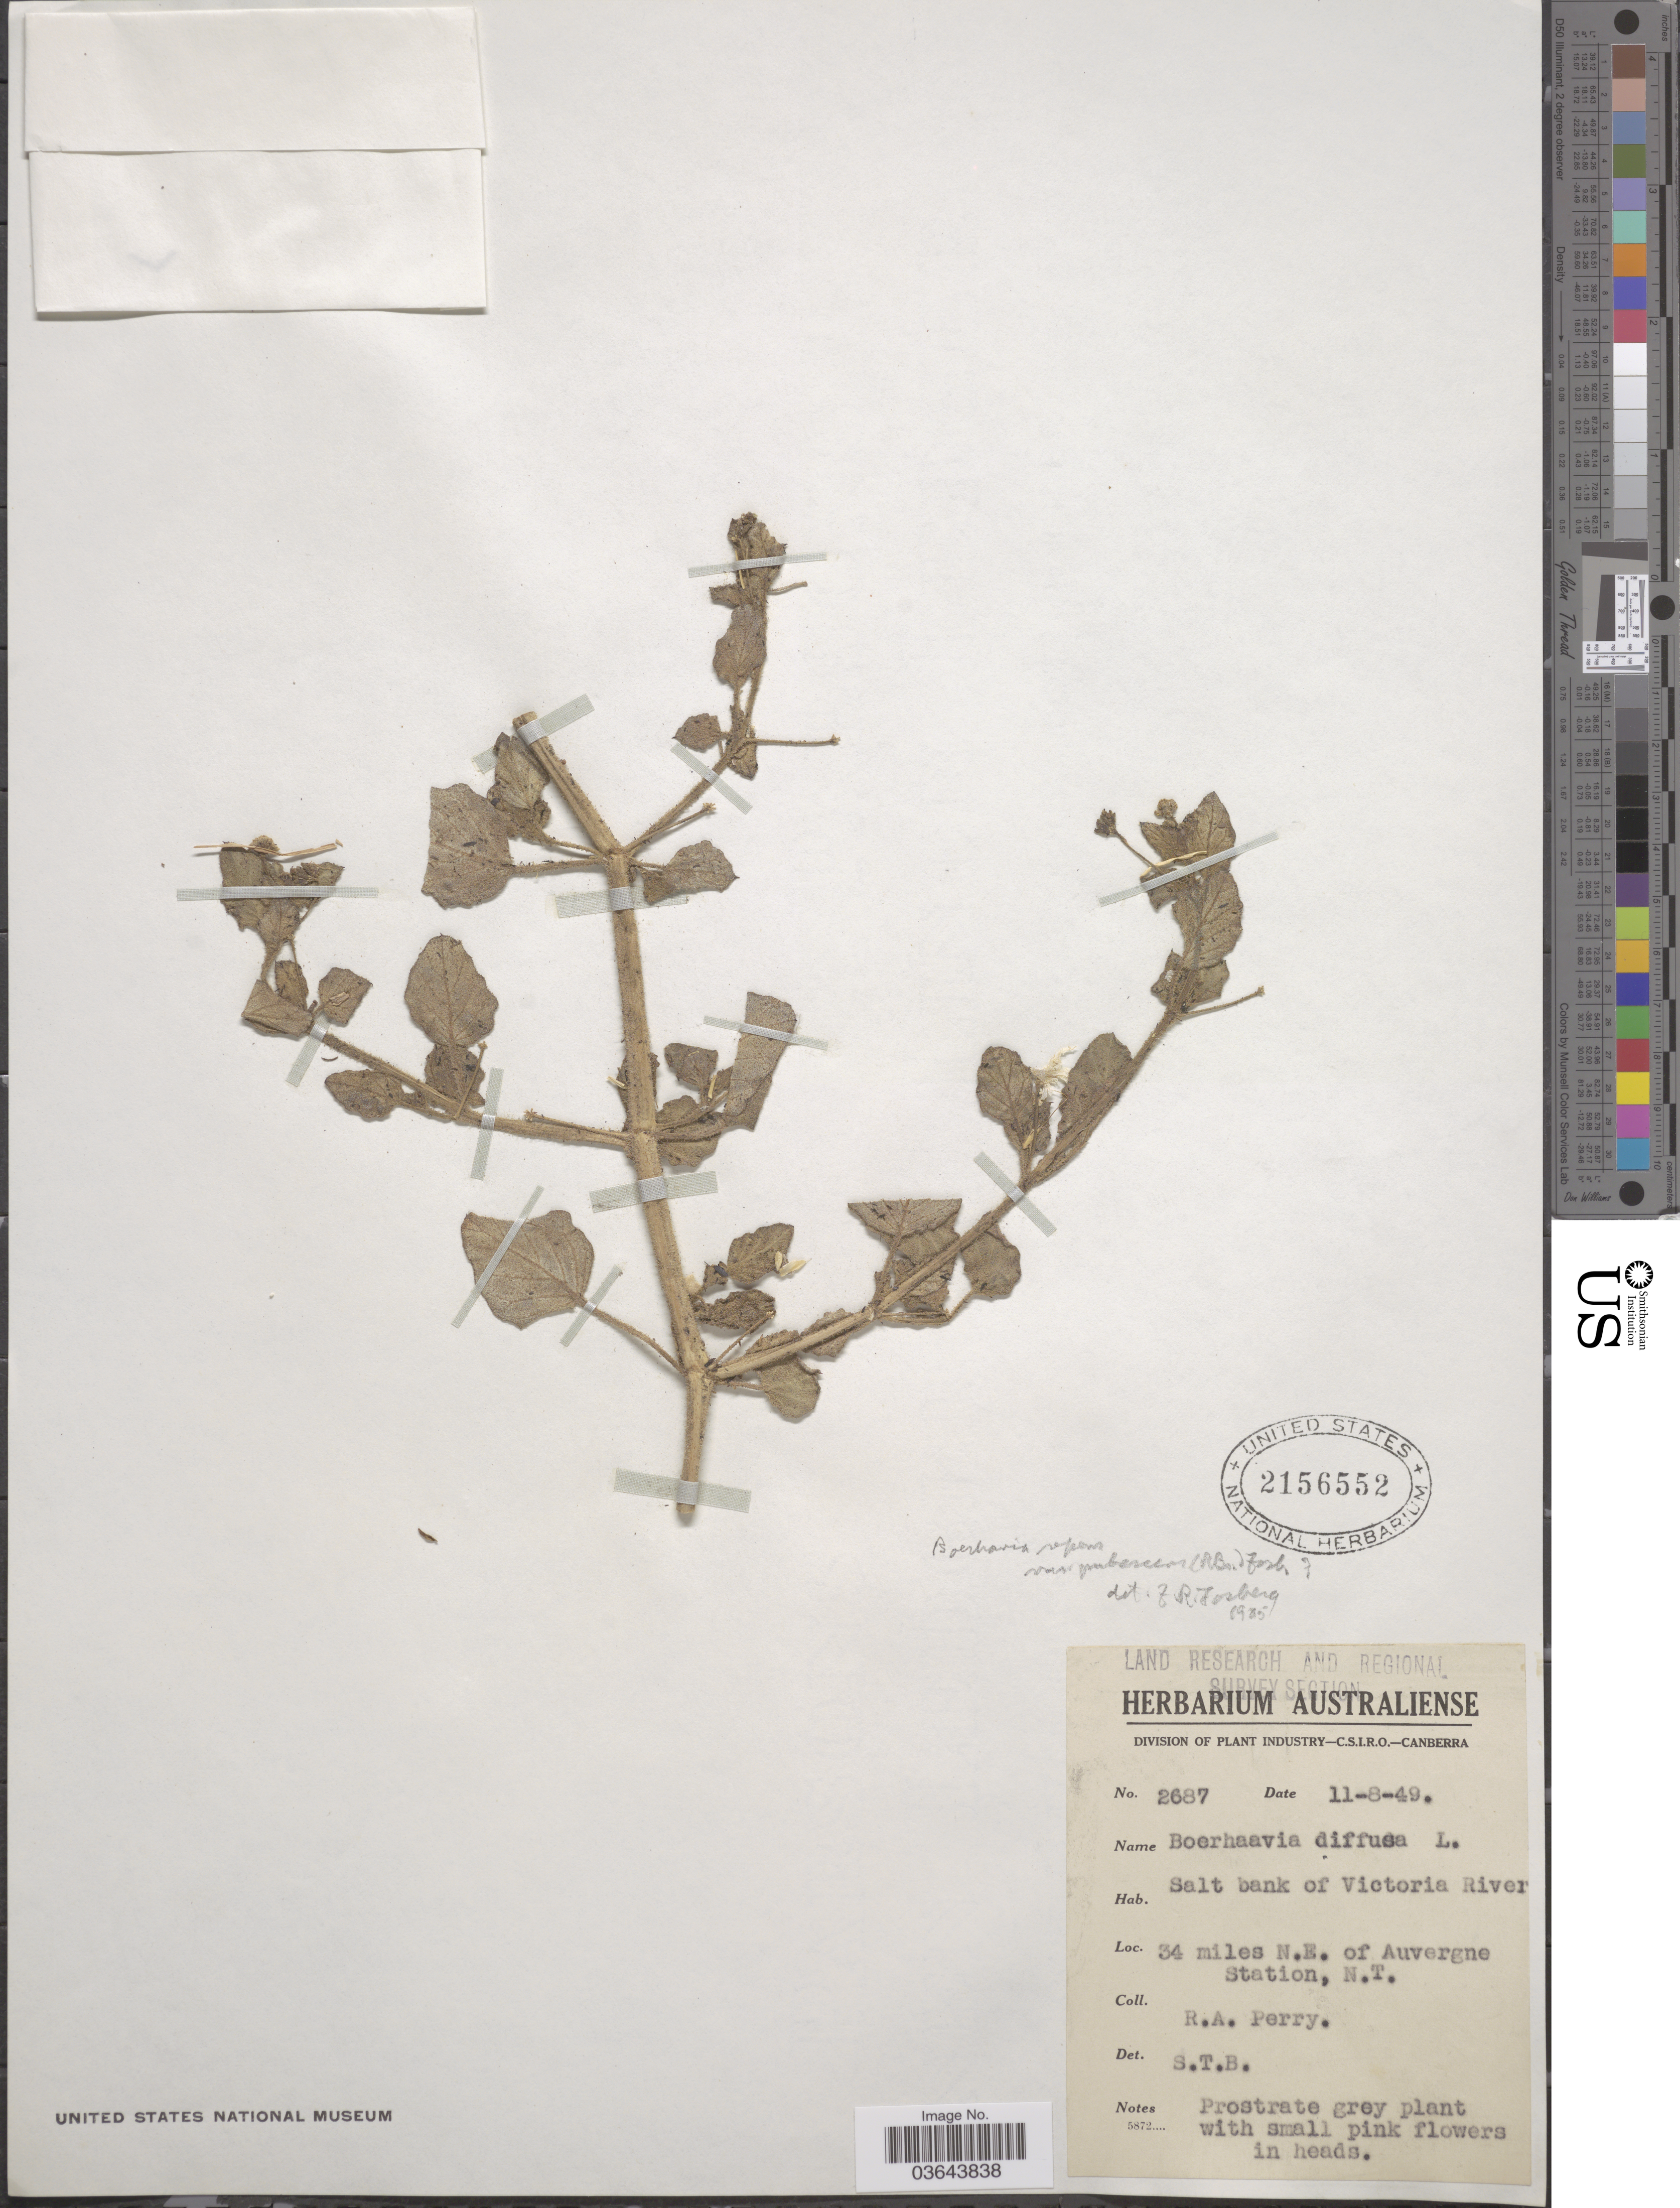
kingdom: Plantae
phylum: Tracheophyta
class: Magnoliopsida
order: Caryophyllales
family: Nyctaginaceae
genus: Boerhavia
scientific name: Boerhavia repens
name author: L.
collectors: Perry, R. A.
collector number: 2687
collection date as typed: Transcribed d/m/y: 11/8/49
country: Australia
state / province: Northern Territory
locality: Salt bank of Victoria River. 34 miles N. E. of Auvergne Station.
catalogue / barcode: US 2156552